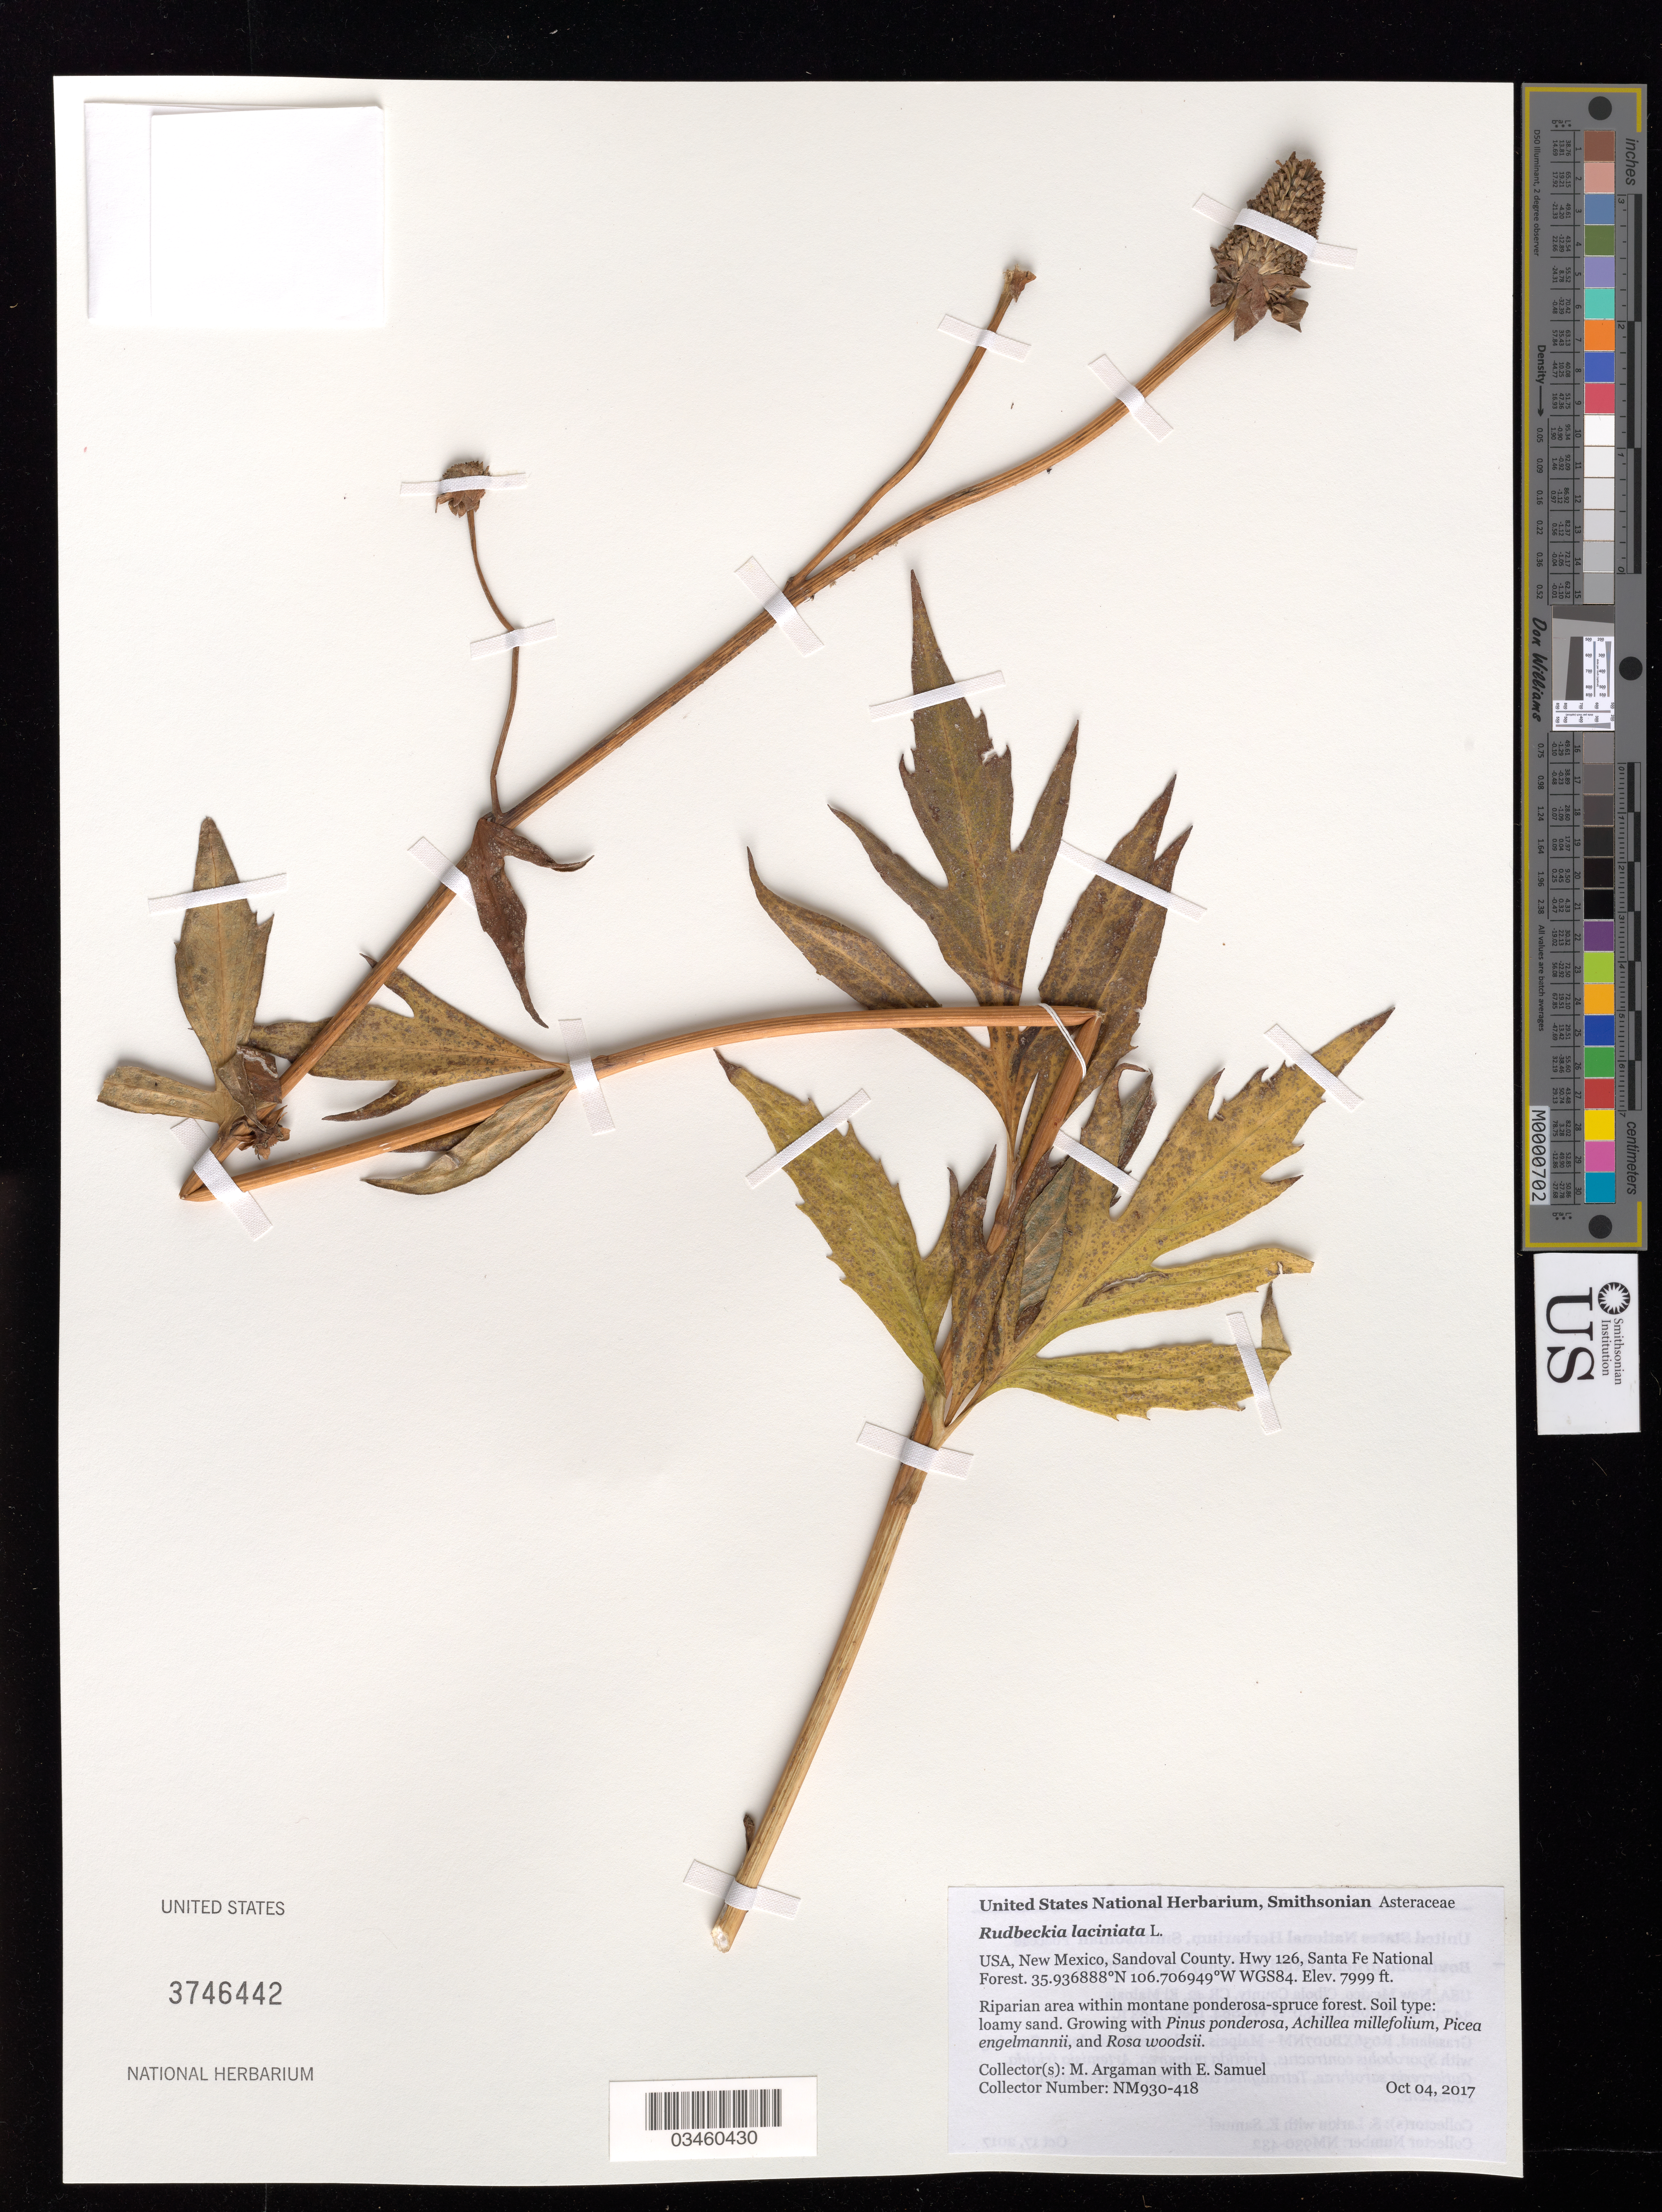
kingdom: Plantae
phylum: Tracheophyta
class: Magnoliopsida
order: Asterales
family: Asteraceae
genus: Rudbeckia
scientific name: Rudbeckia laciniata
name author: L.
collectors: M. Argaman & E. Samuel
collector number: NM930-418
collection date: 2017-10-04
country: United States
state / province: New Mexico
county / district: Sandoval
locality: Hwy 126, Santa Fe National Forest.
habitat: Loamy soil. Riparian area within montane ponderosa-spruce forest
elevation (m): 2438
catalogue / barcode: US 3746442